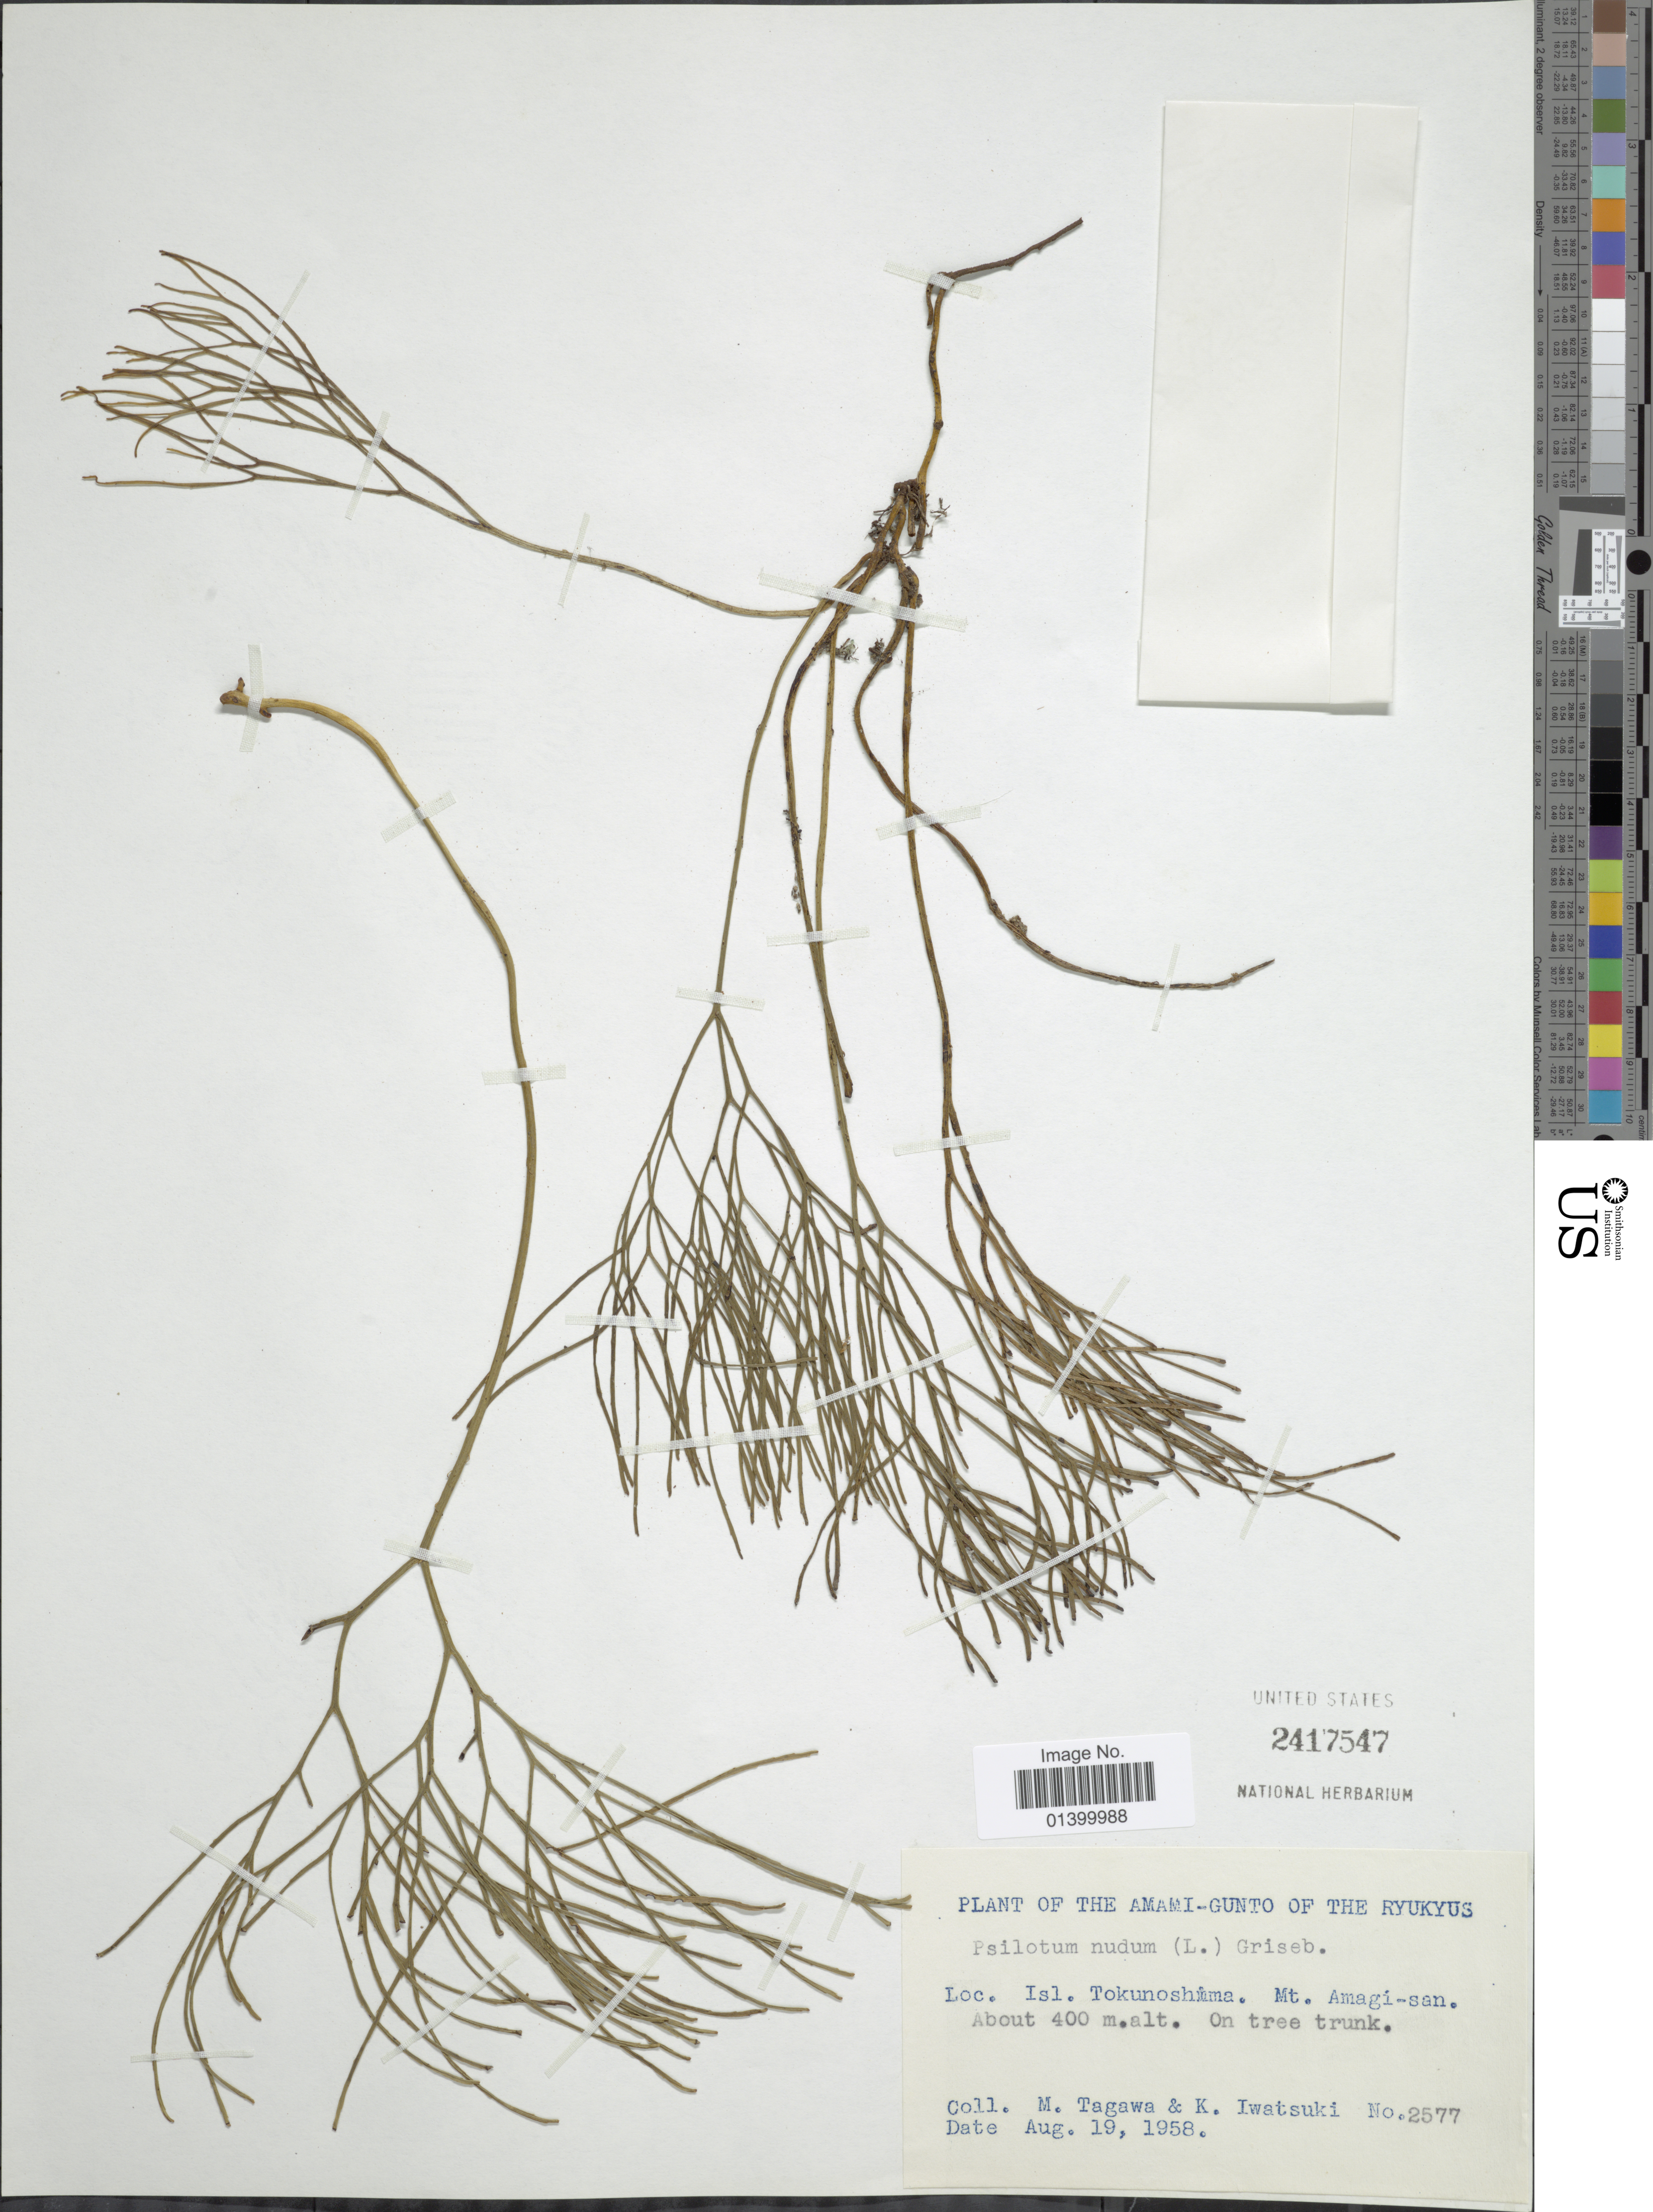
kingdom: Plantae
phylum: Tracheophyta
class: Polypodiopsida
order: Psilotales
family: Psilotaceae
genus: Psilotum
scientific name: Psilotum nudum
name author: (L.) P. Beauv.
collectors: M. Tagawa & K. Iwatsuki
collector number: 2577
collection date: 1958-08-19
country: Japan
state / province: Okinawa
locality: Amami-Gunto of the Ryukyus. Isl. Tokunoshima. Mt. Amagi-san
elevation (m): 400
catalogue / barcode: US 2417547